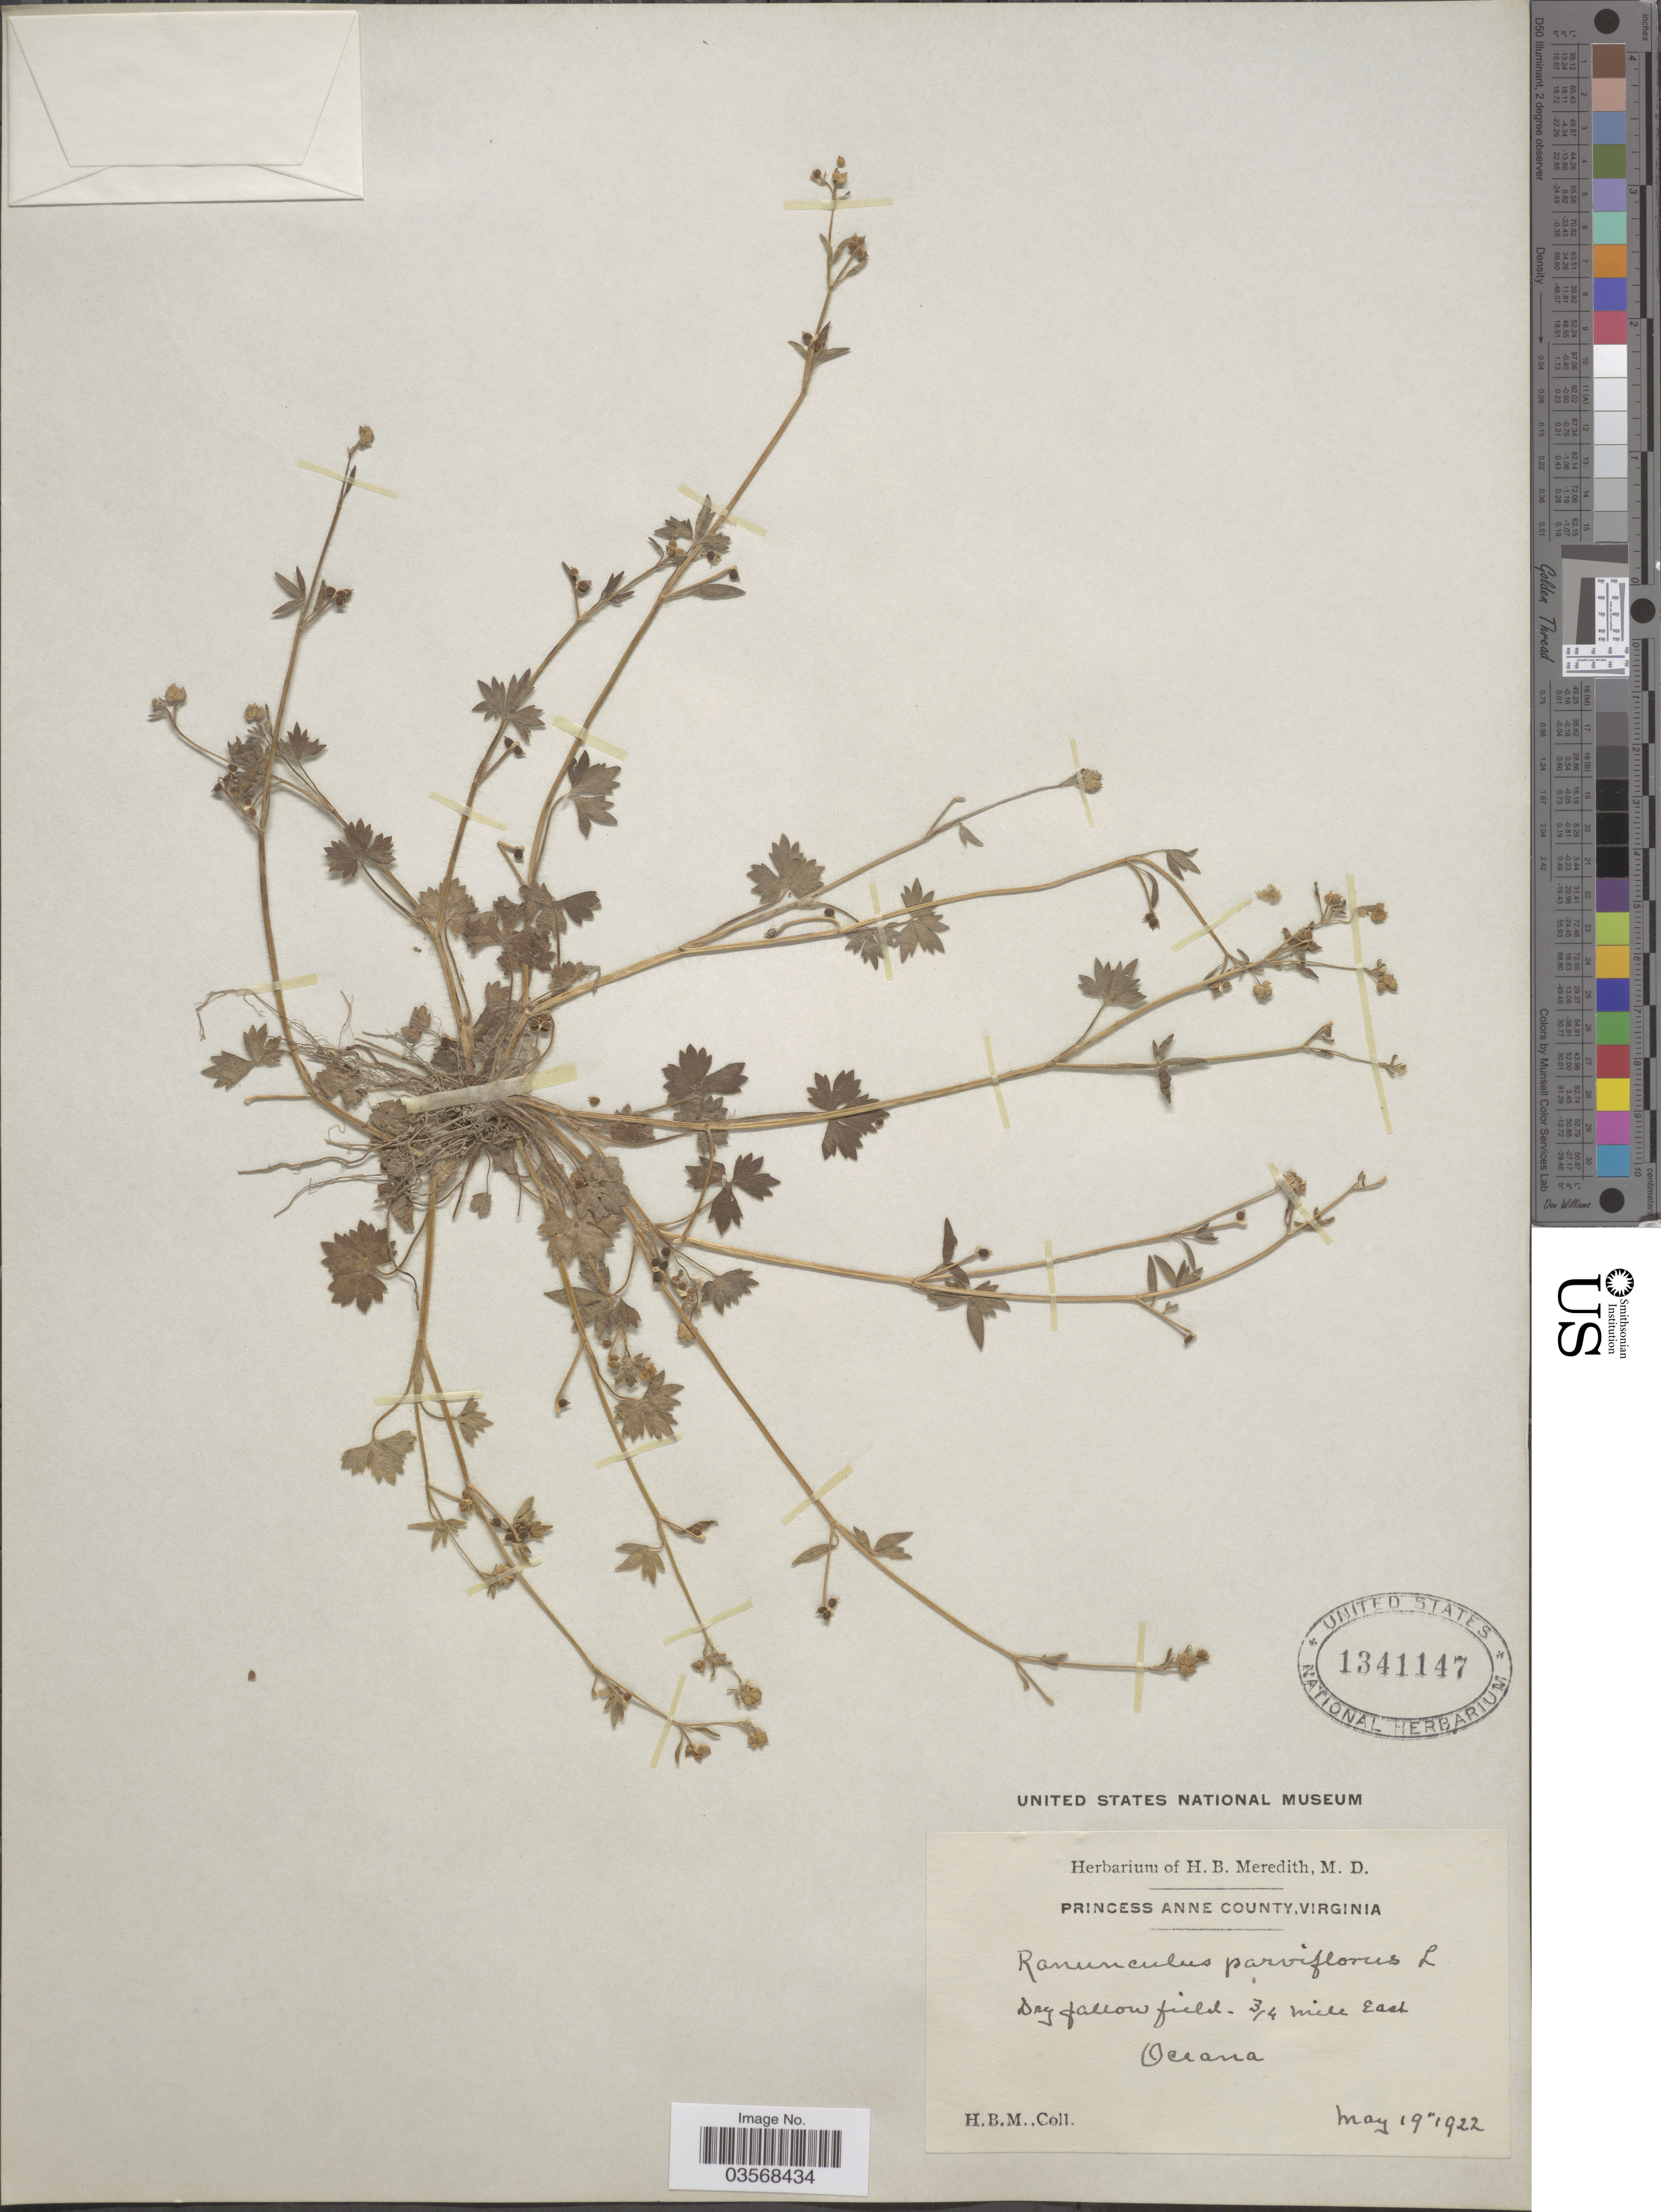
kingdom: Plantae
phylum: Tracheophyta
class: Magnoliopsida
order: Ranunculales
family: Ranunculaceae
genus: Ranunculus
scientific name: Ranunculus parviflorus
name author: L.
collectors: H. Meredith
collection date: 1922-05-19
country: United States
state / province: Virginia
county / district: City of Virginia Beach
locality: Princess Anne (=historic county name)County. ¾ mile East Oceana.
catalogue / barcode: US 1341147